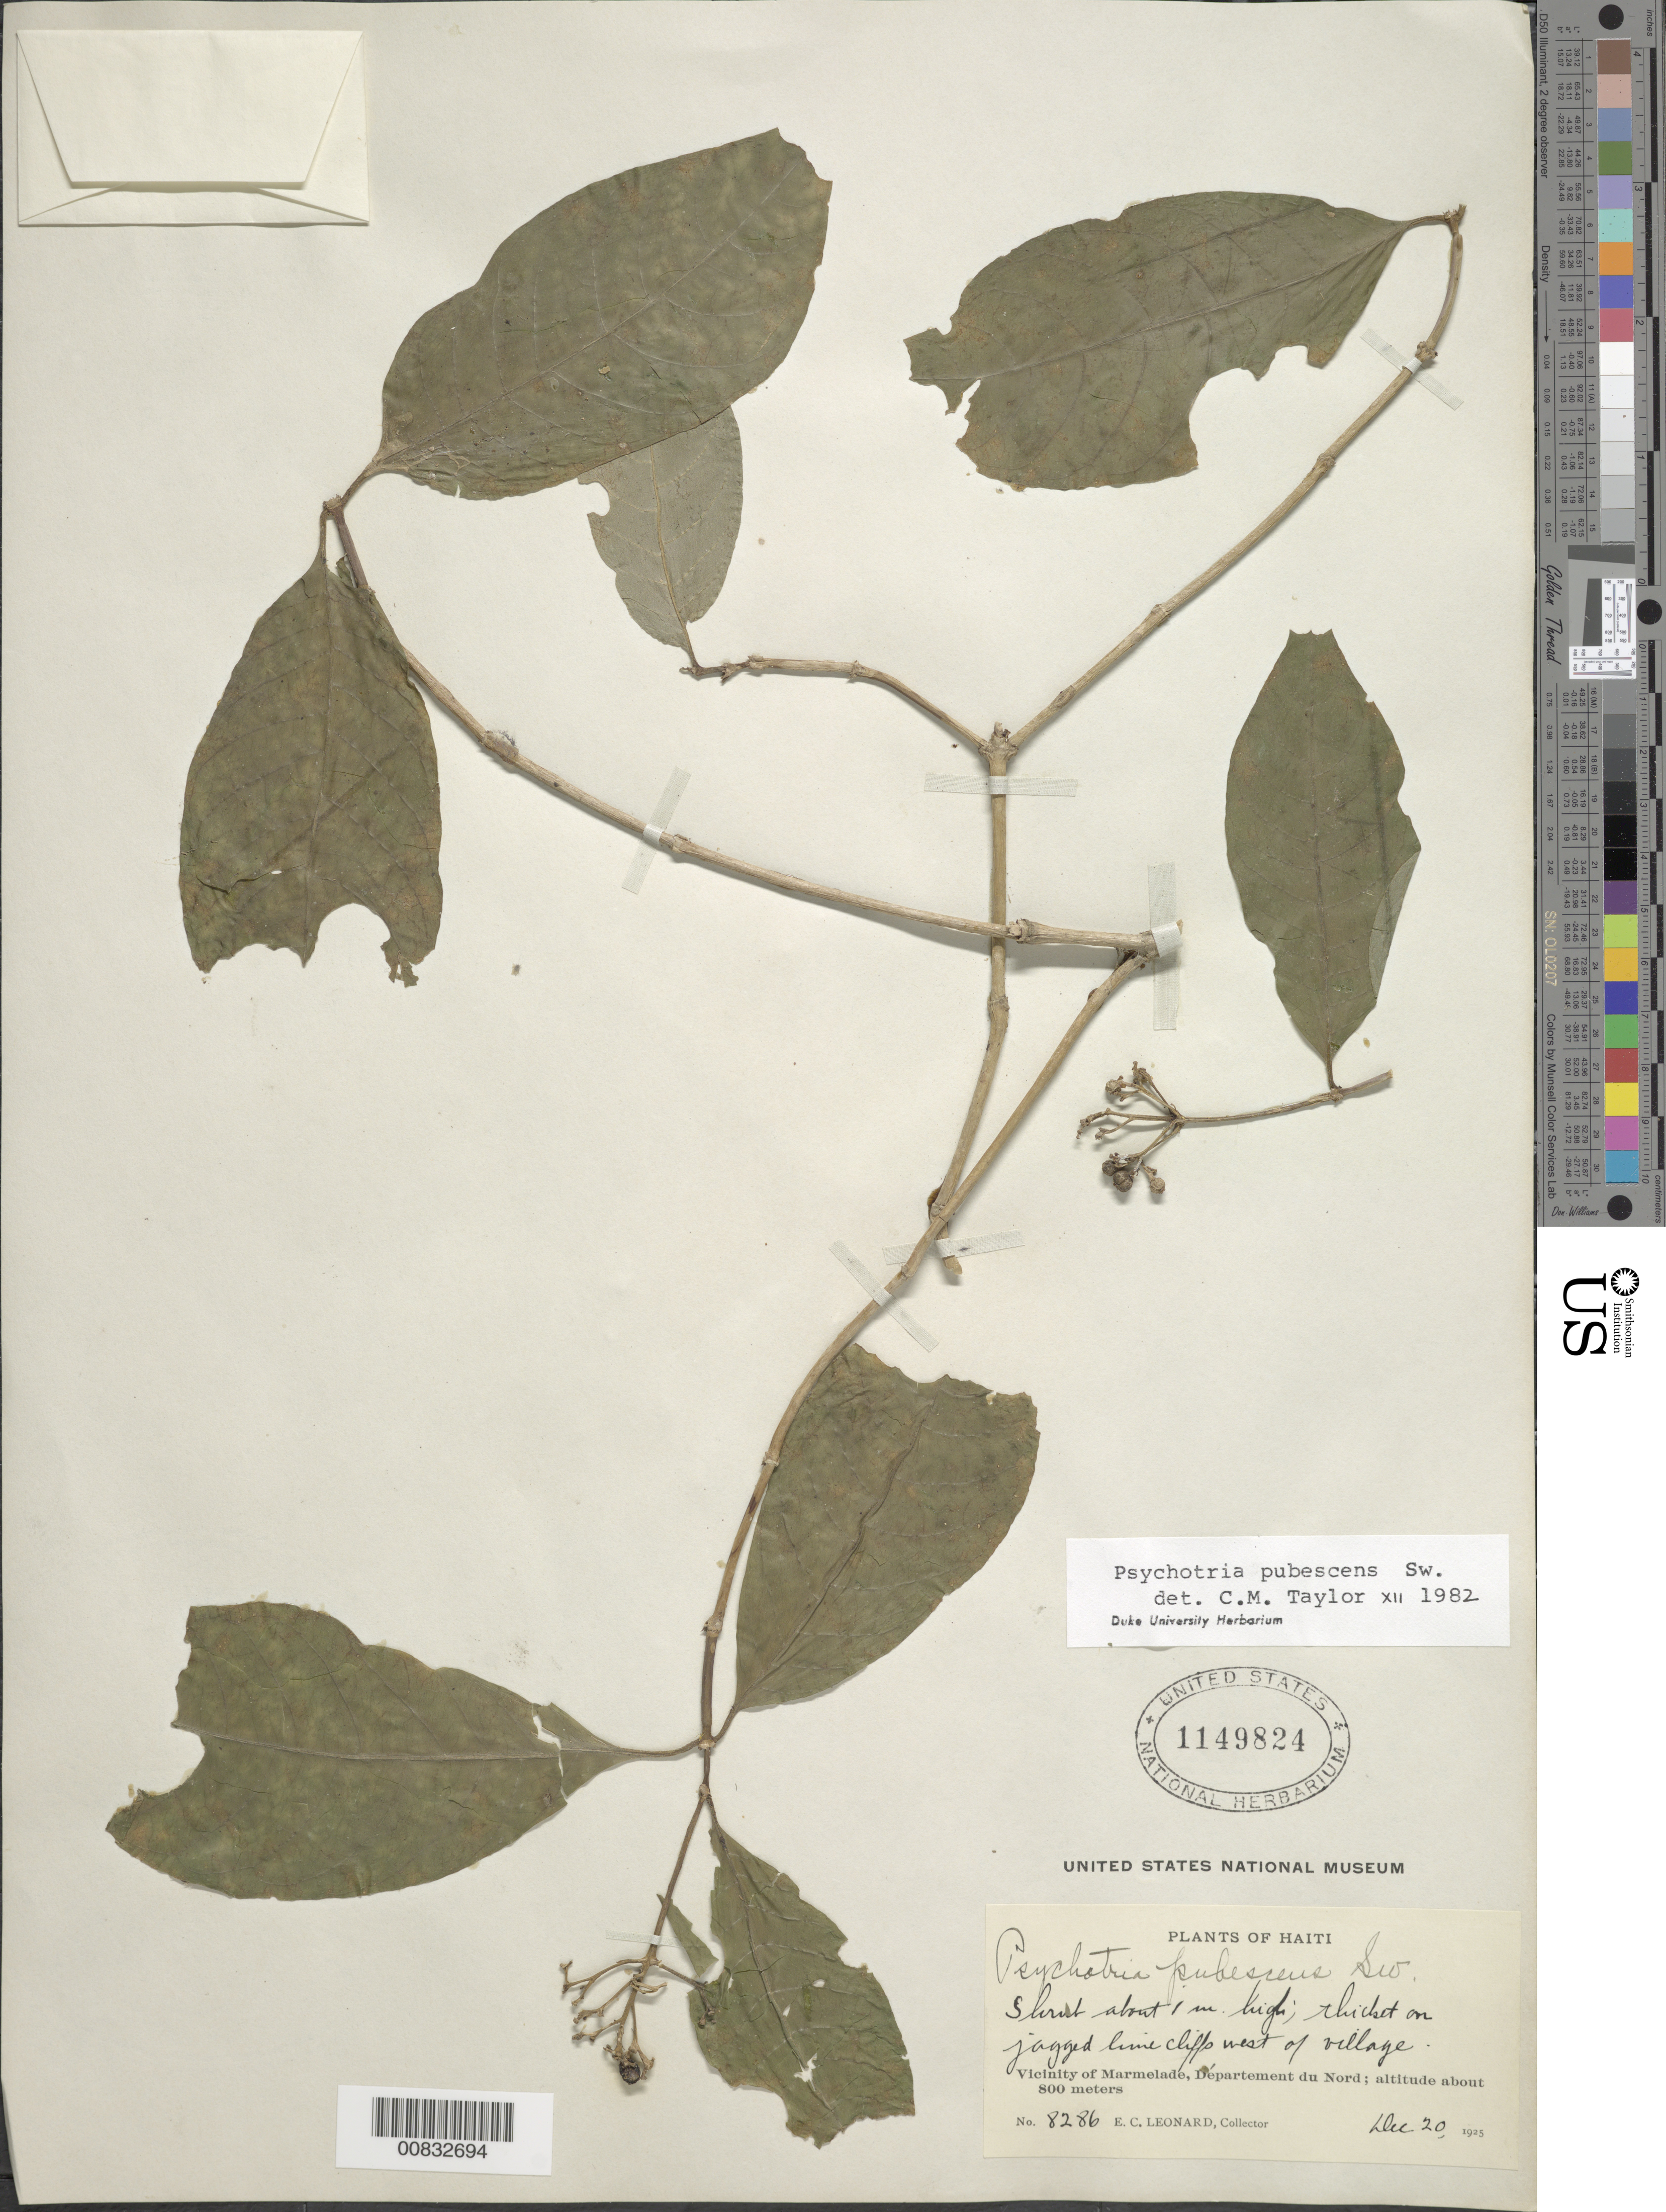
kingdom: Plantae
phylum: Tracheophyta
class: Magnoliopsida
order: Gentianales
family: Rubiaceae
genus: Psychotria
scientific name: Psychotria pubescens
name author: Sw.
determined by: Taylor, Charlotte M.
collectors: E. C. Leonard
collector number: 8286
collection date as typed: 20 Dec 1925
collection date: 1925-12-20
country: Haiti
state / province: Nord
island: Hispaniola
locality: Vicinity of Marmelade, W of village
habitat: Thicket on jagged lime cliffs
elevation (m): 800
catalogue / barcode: US 1149824